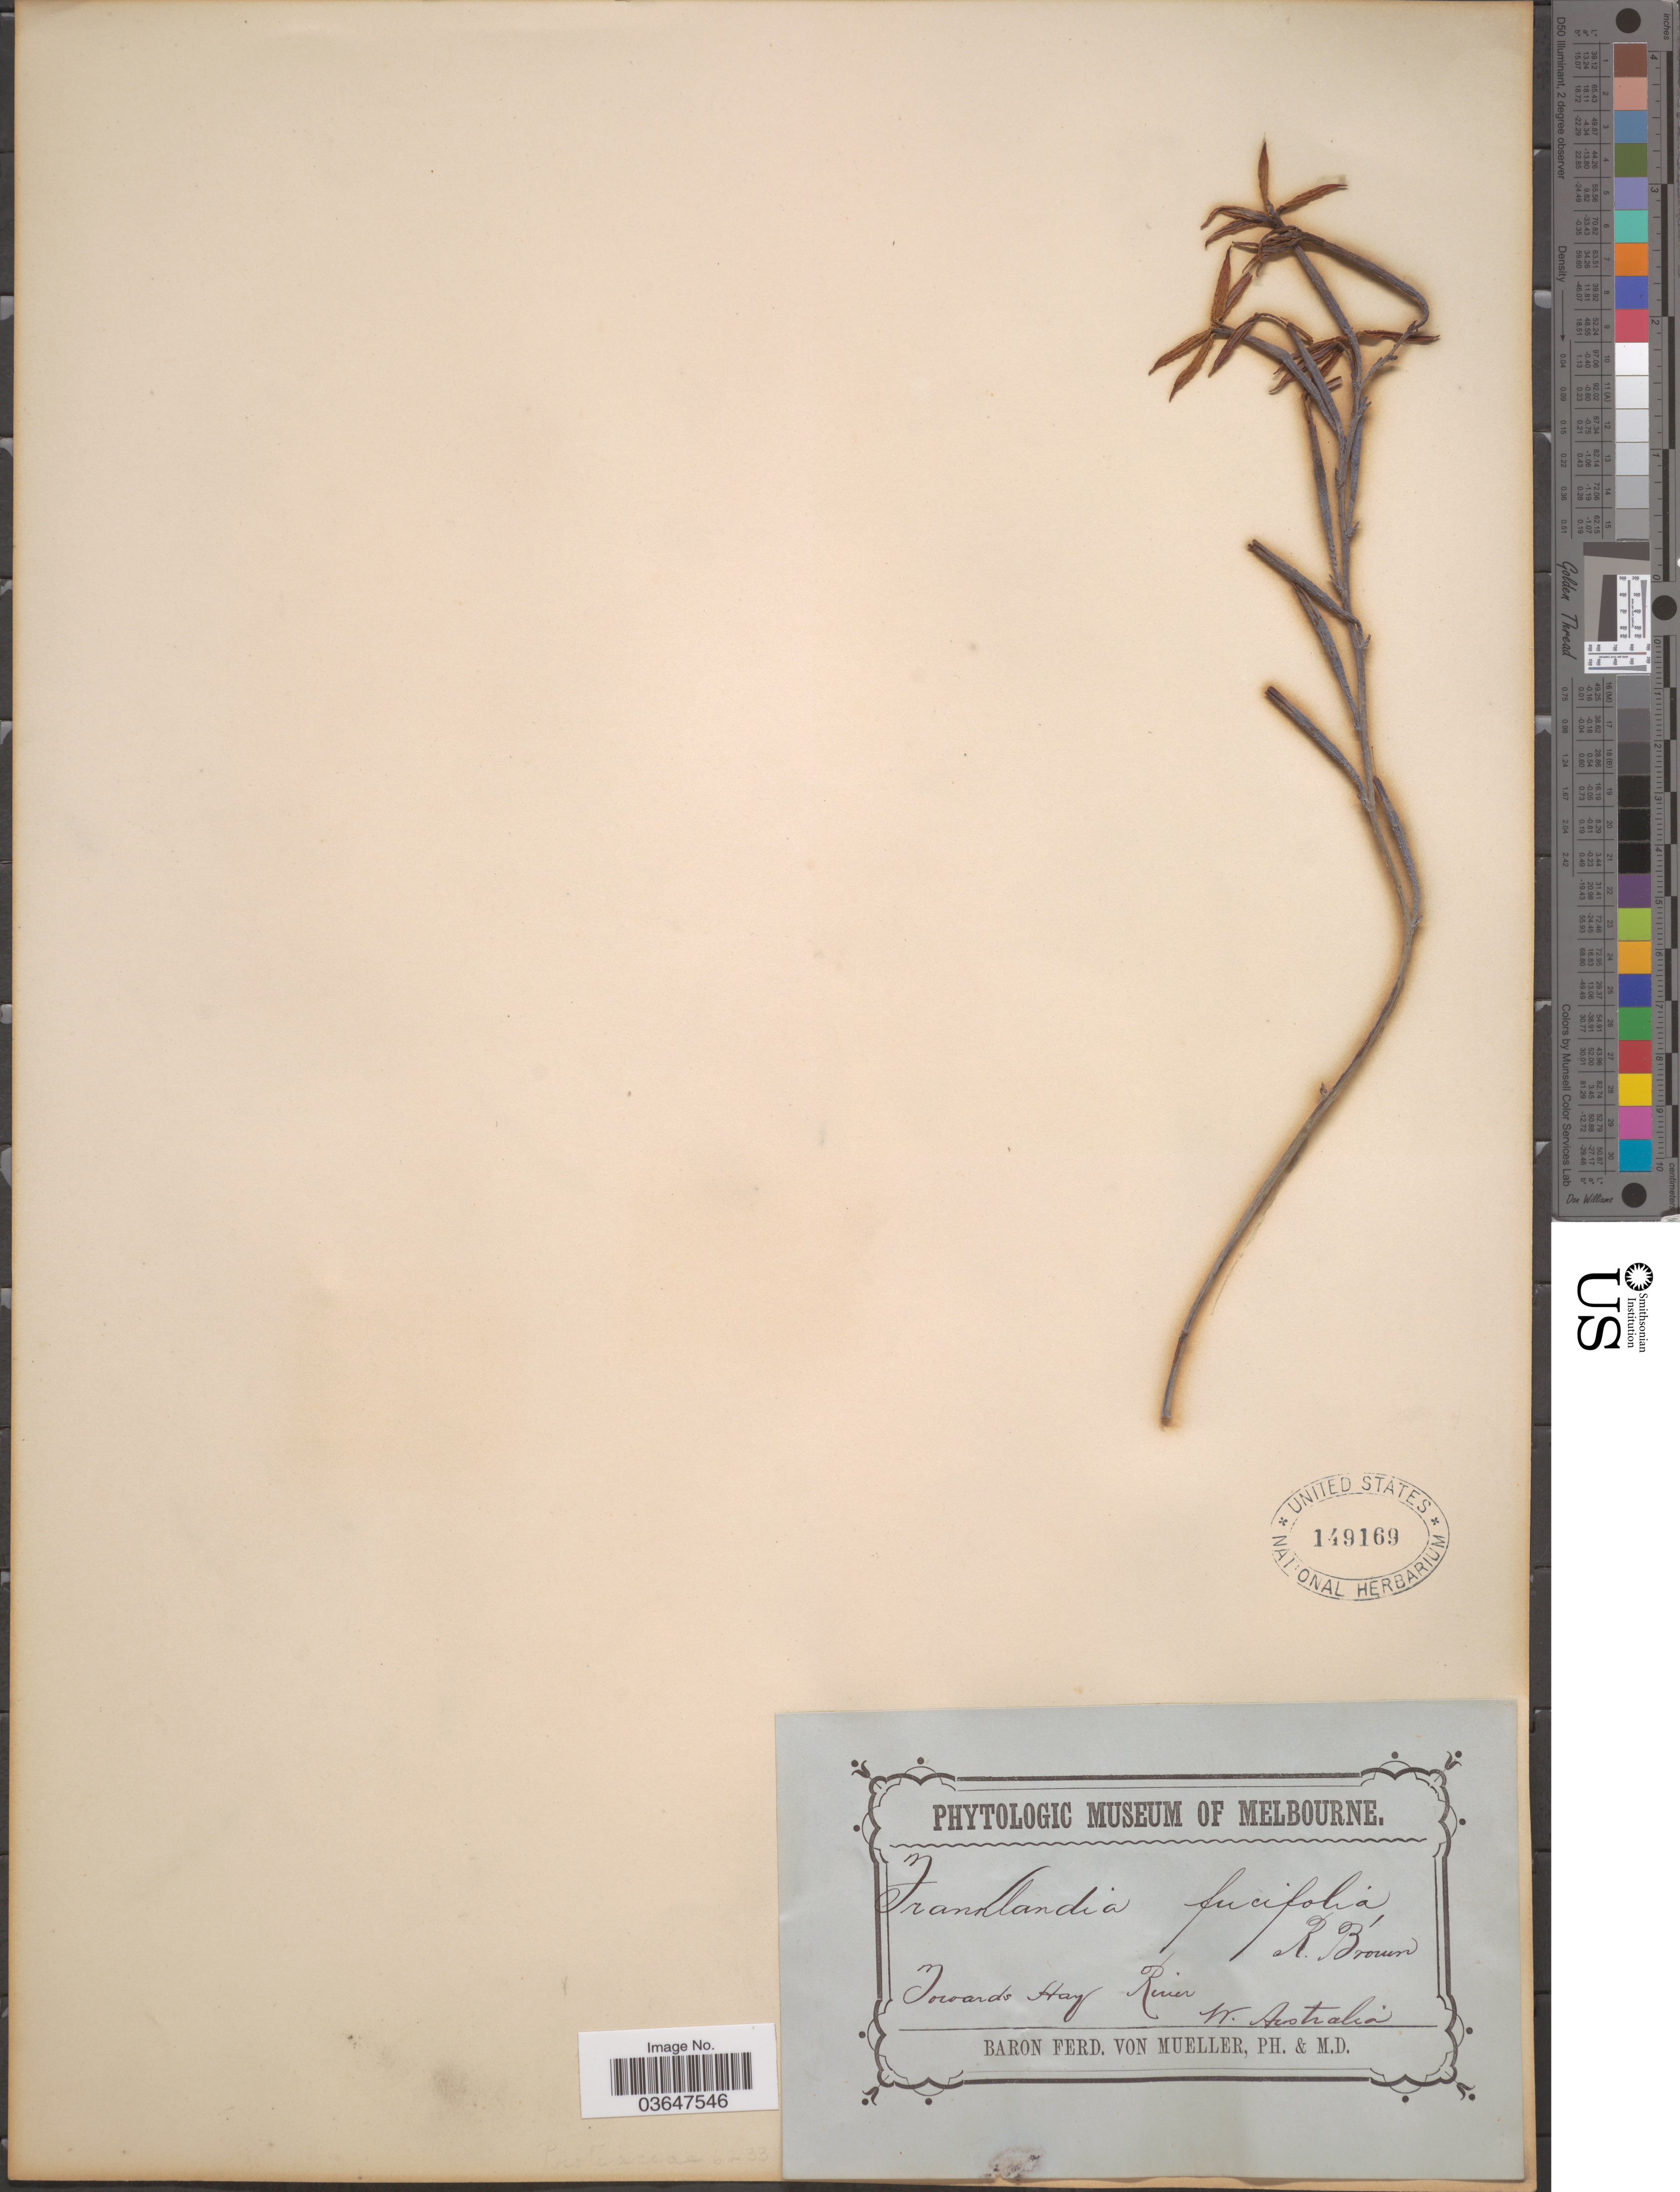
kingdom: Plantae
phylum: Tracheophyta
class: Magnoliopsida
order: Proteales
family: Proteaceae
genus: Franklandia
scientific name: Franklandia fucifolia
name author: R. Br.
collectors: B. von Mueller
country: Australia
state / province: Western Australia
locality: Towards Hay River. W. Australia.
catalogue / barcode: US 149169